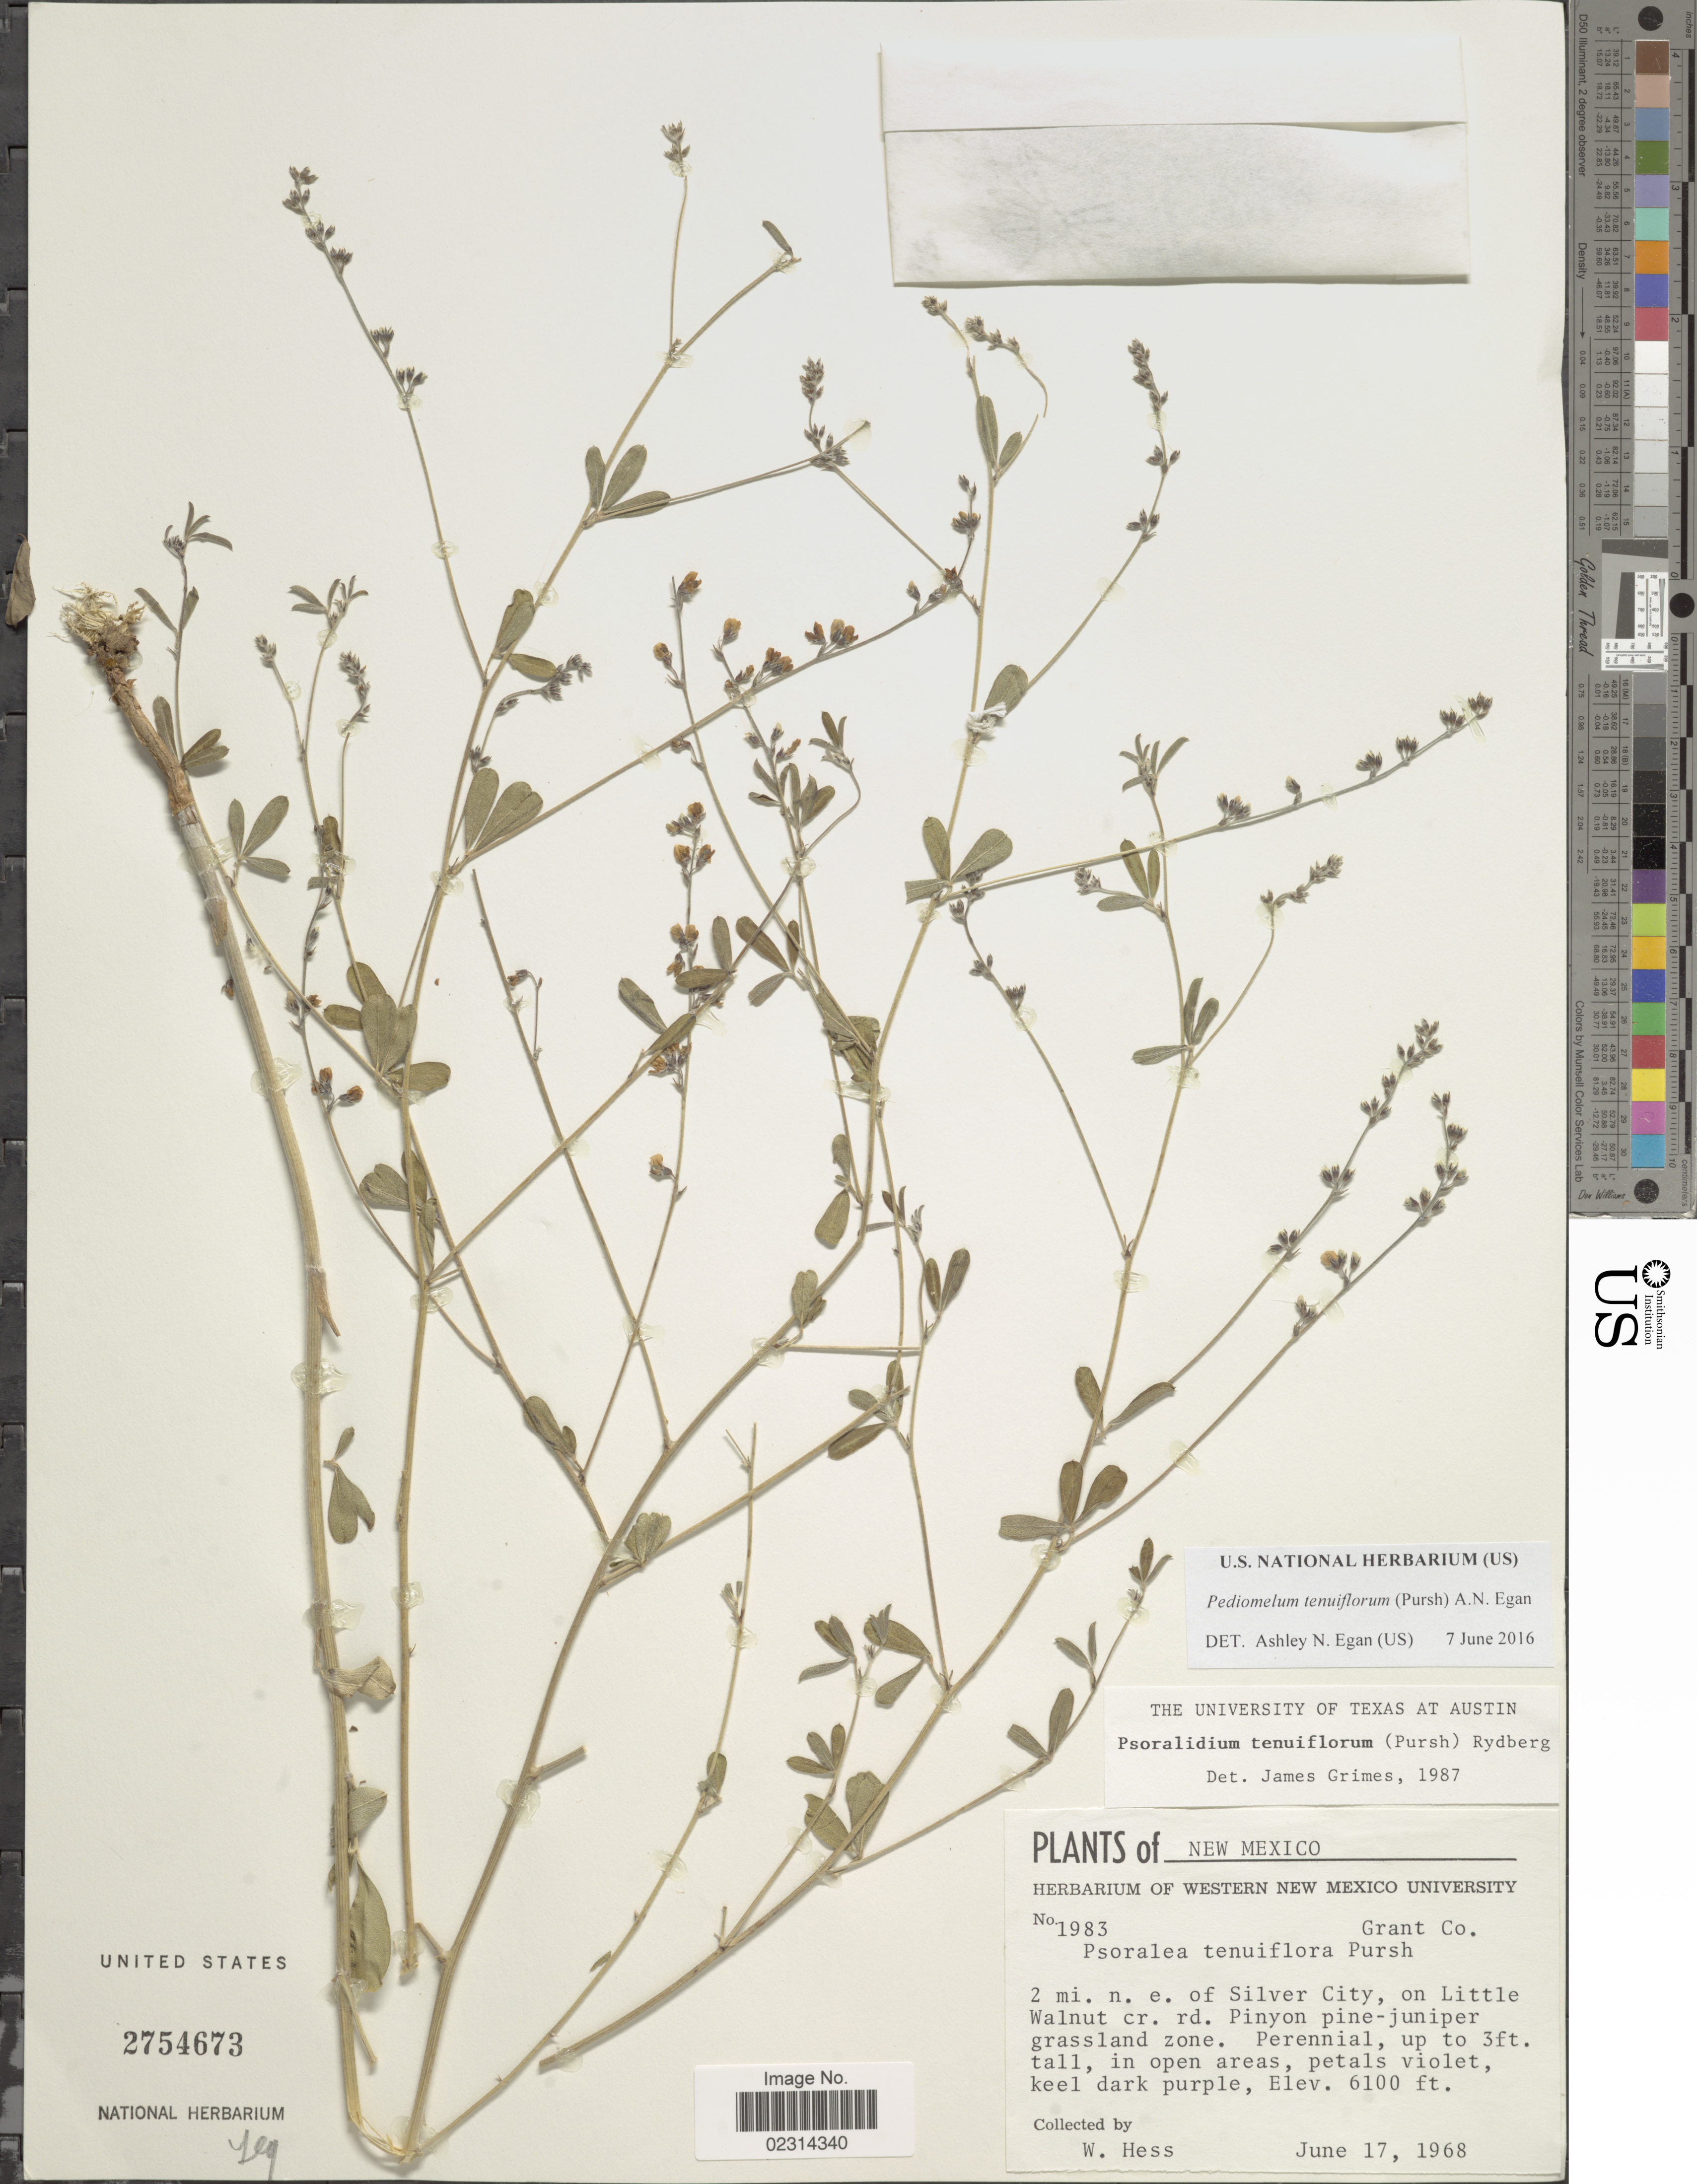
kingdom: Plantae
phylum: Tracheophyta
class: Magnoliopsida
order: Fabales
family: Fabaceae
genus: Psoralidium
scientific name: Psoralidium tenuiflorum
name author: (Pursh) Rydb.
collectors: W. Hess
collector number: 1983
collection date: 1968-06-17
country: United States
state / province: New Mexico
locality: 2 mi. n. e. of Silver City, on Little Walnut cr. rd.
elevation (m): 1859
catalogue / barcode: US 2754673